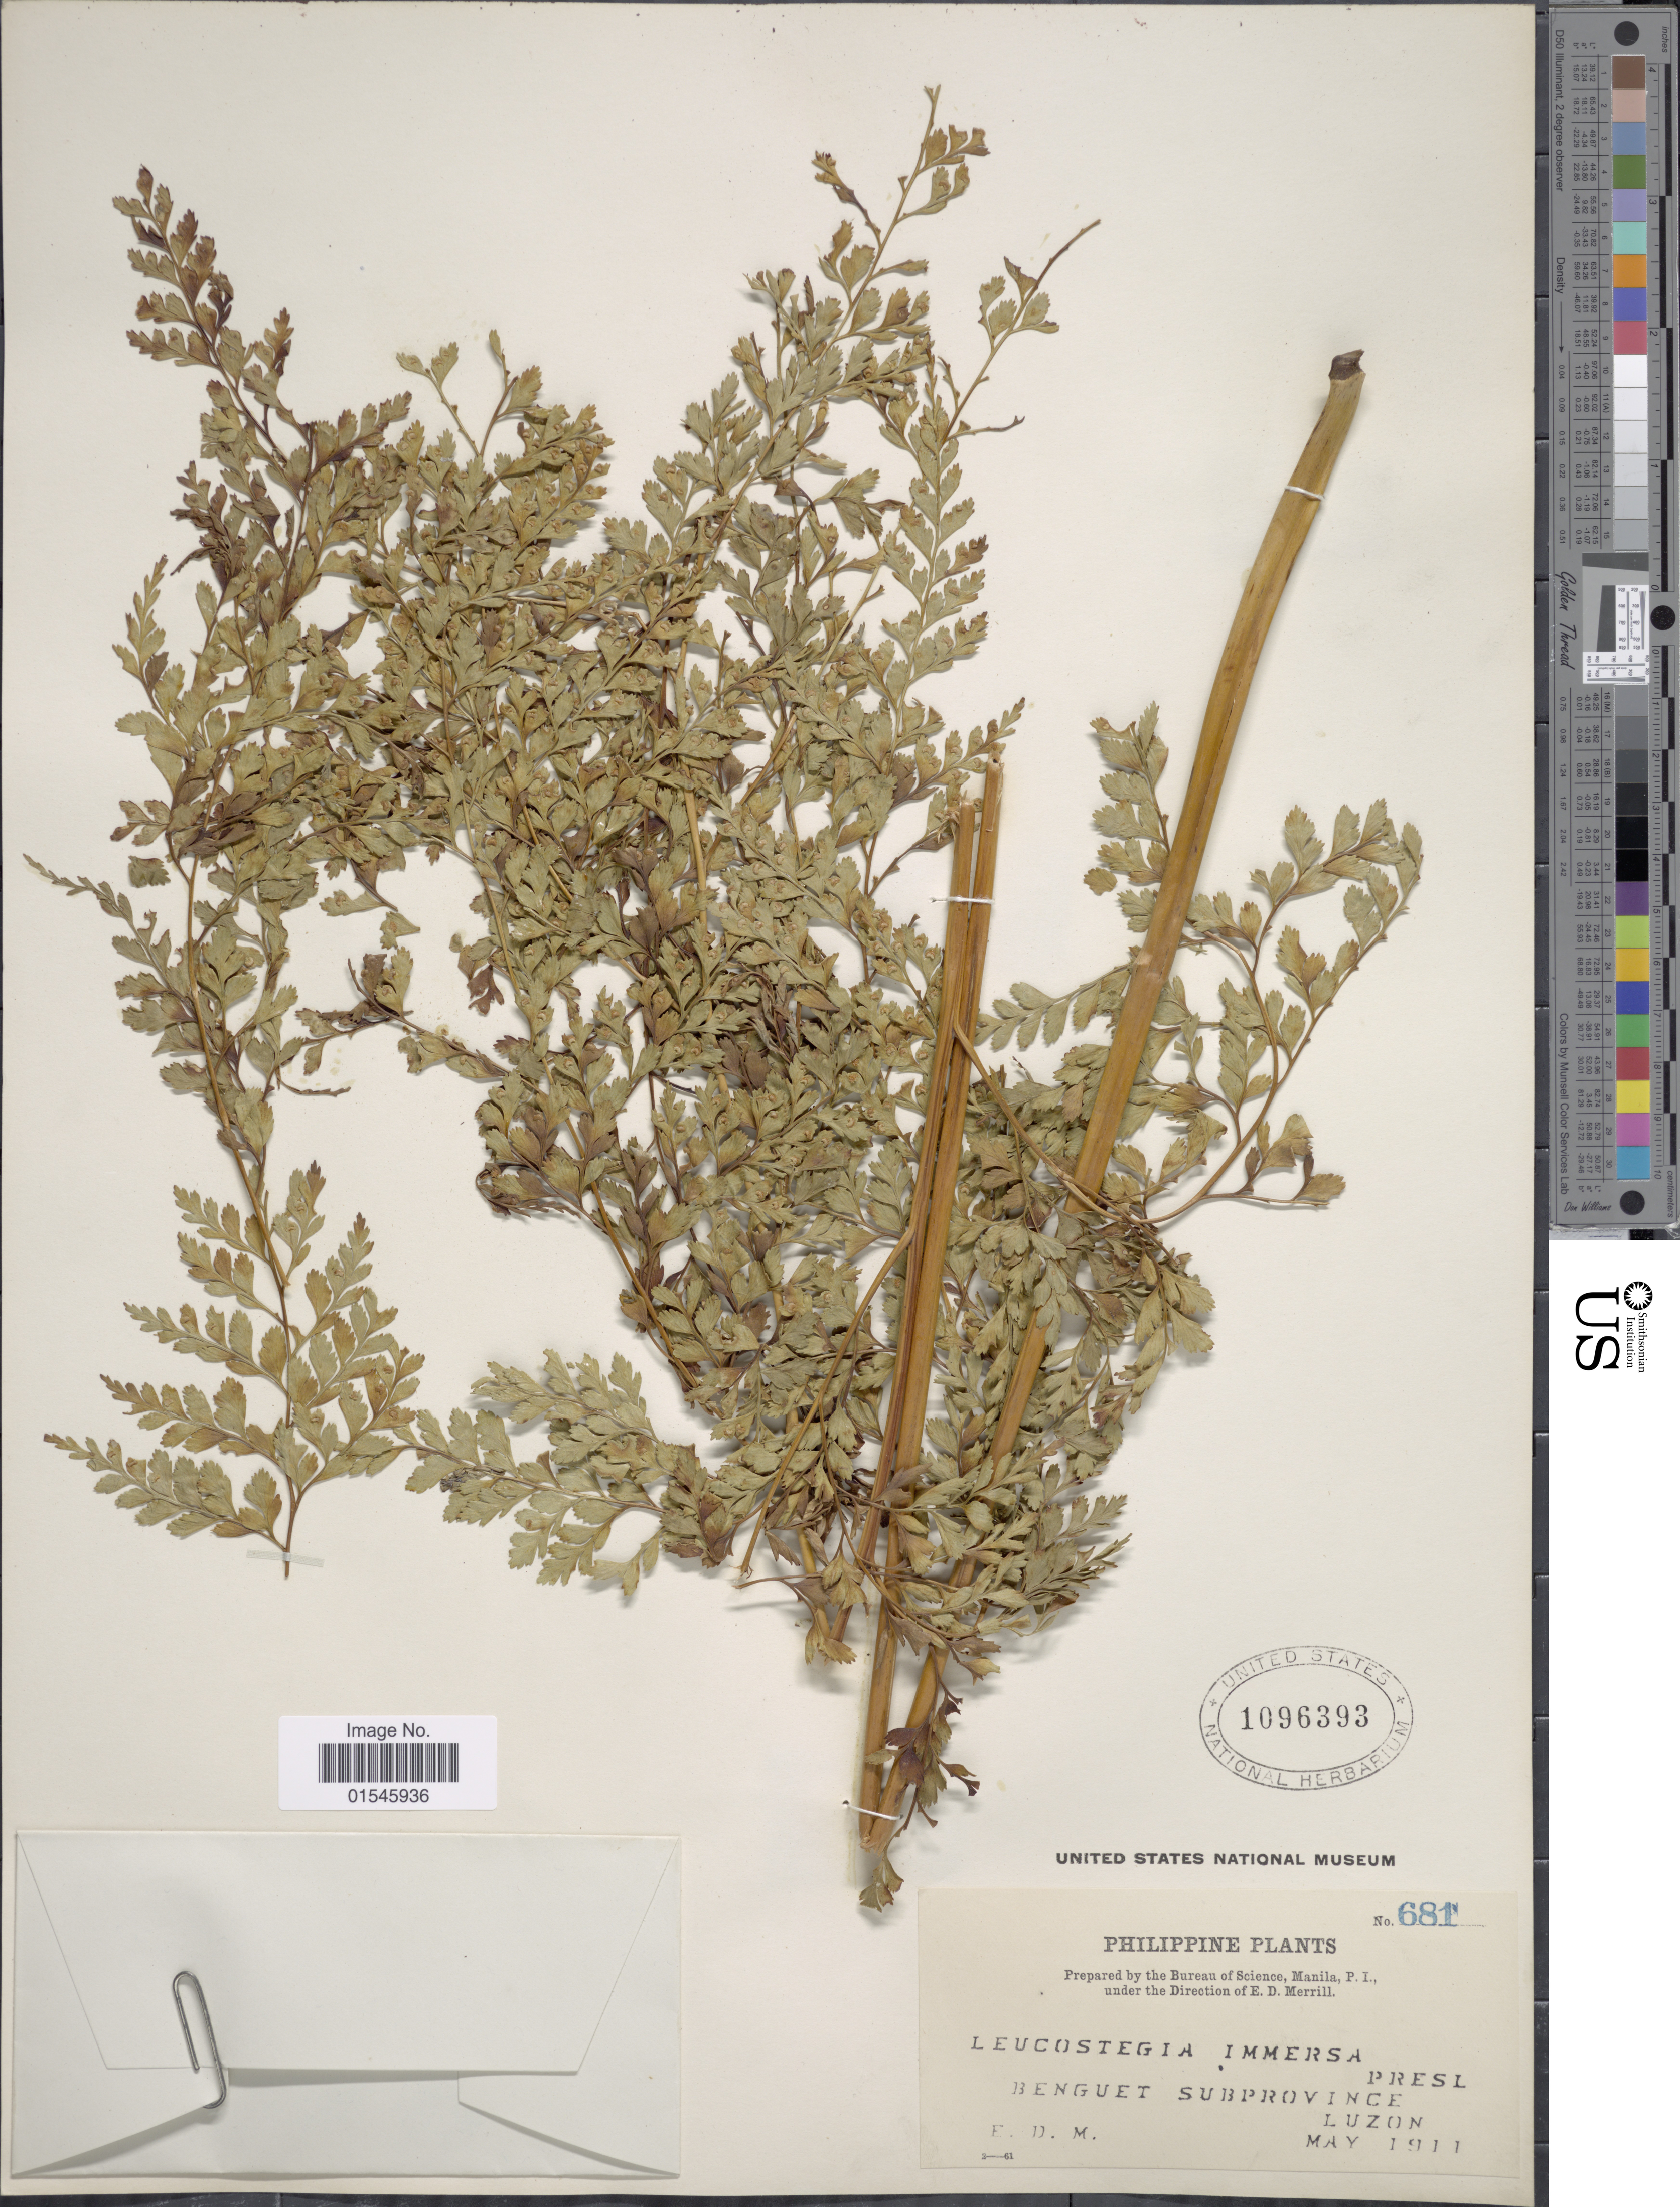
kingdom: Plantae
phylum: Tracheophyta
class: Polypodiopsida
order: Polypodiales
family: Hypodematiaceae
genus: Leucostegia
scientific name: Leucostegia truncata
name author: (D. Don) Fraser-Jenk.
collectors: E. D. Merrill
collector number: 681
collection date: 1911-05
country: Philippines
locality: Benguet Subprovince Luzon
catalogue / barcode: US 1096393